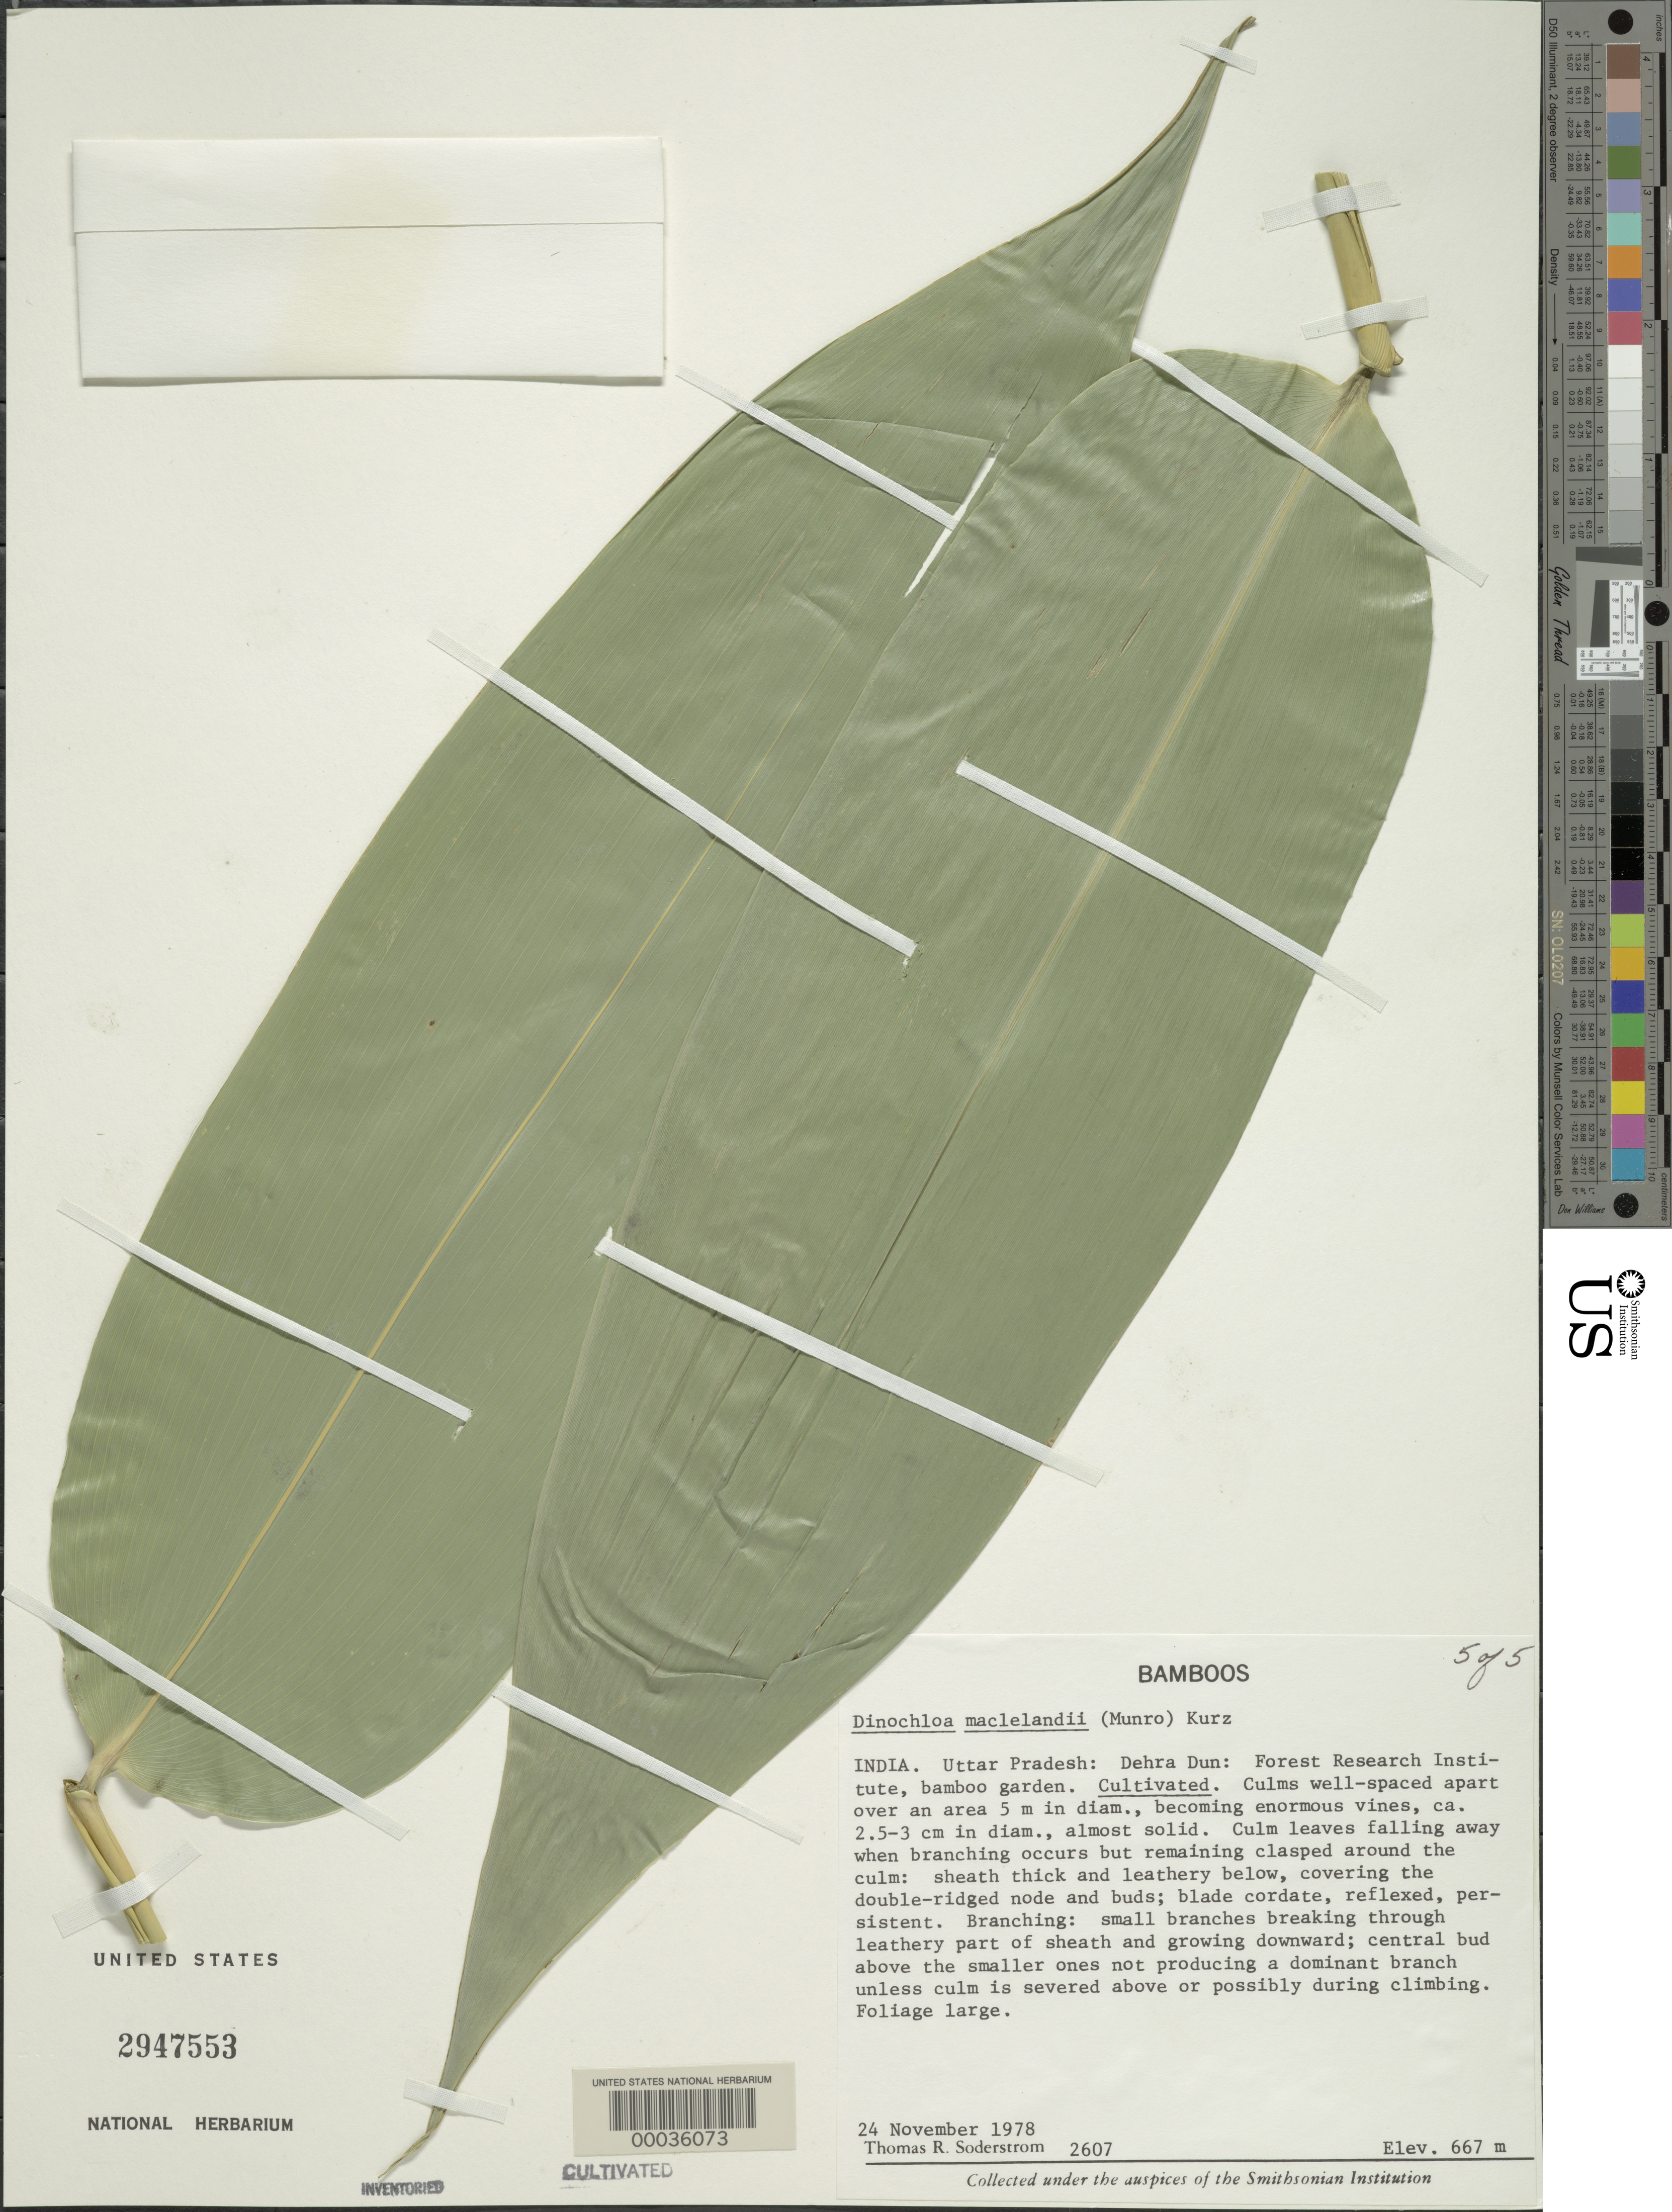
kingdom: Plantae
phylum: Tracheophyta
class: Liliopsida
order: Poales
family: Poaceae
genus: Dinochloa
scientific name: Dinochloa maclellandii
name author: Kurz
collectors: T. R. Soderstrom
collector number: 2607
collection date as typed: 24 Nov 1978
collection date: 1978-11-24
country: India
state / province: Uttar Pradesh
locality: Dehra dun, forest research institute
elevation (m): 667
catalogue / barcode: US 2947553